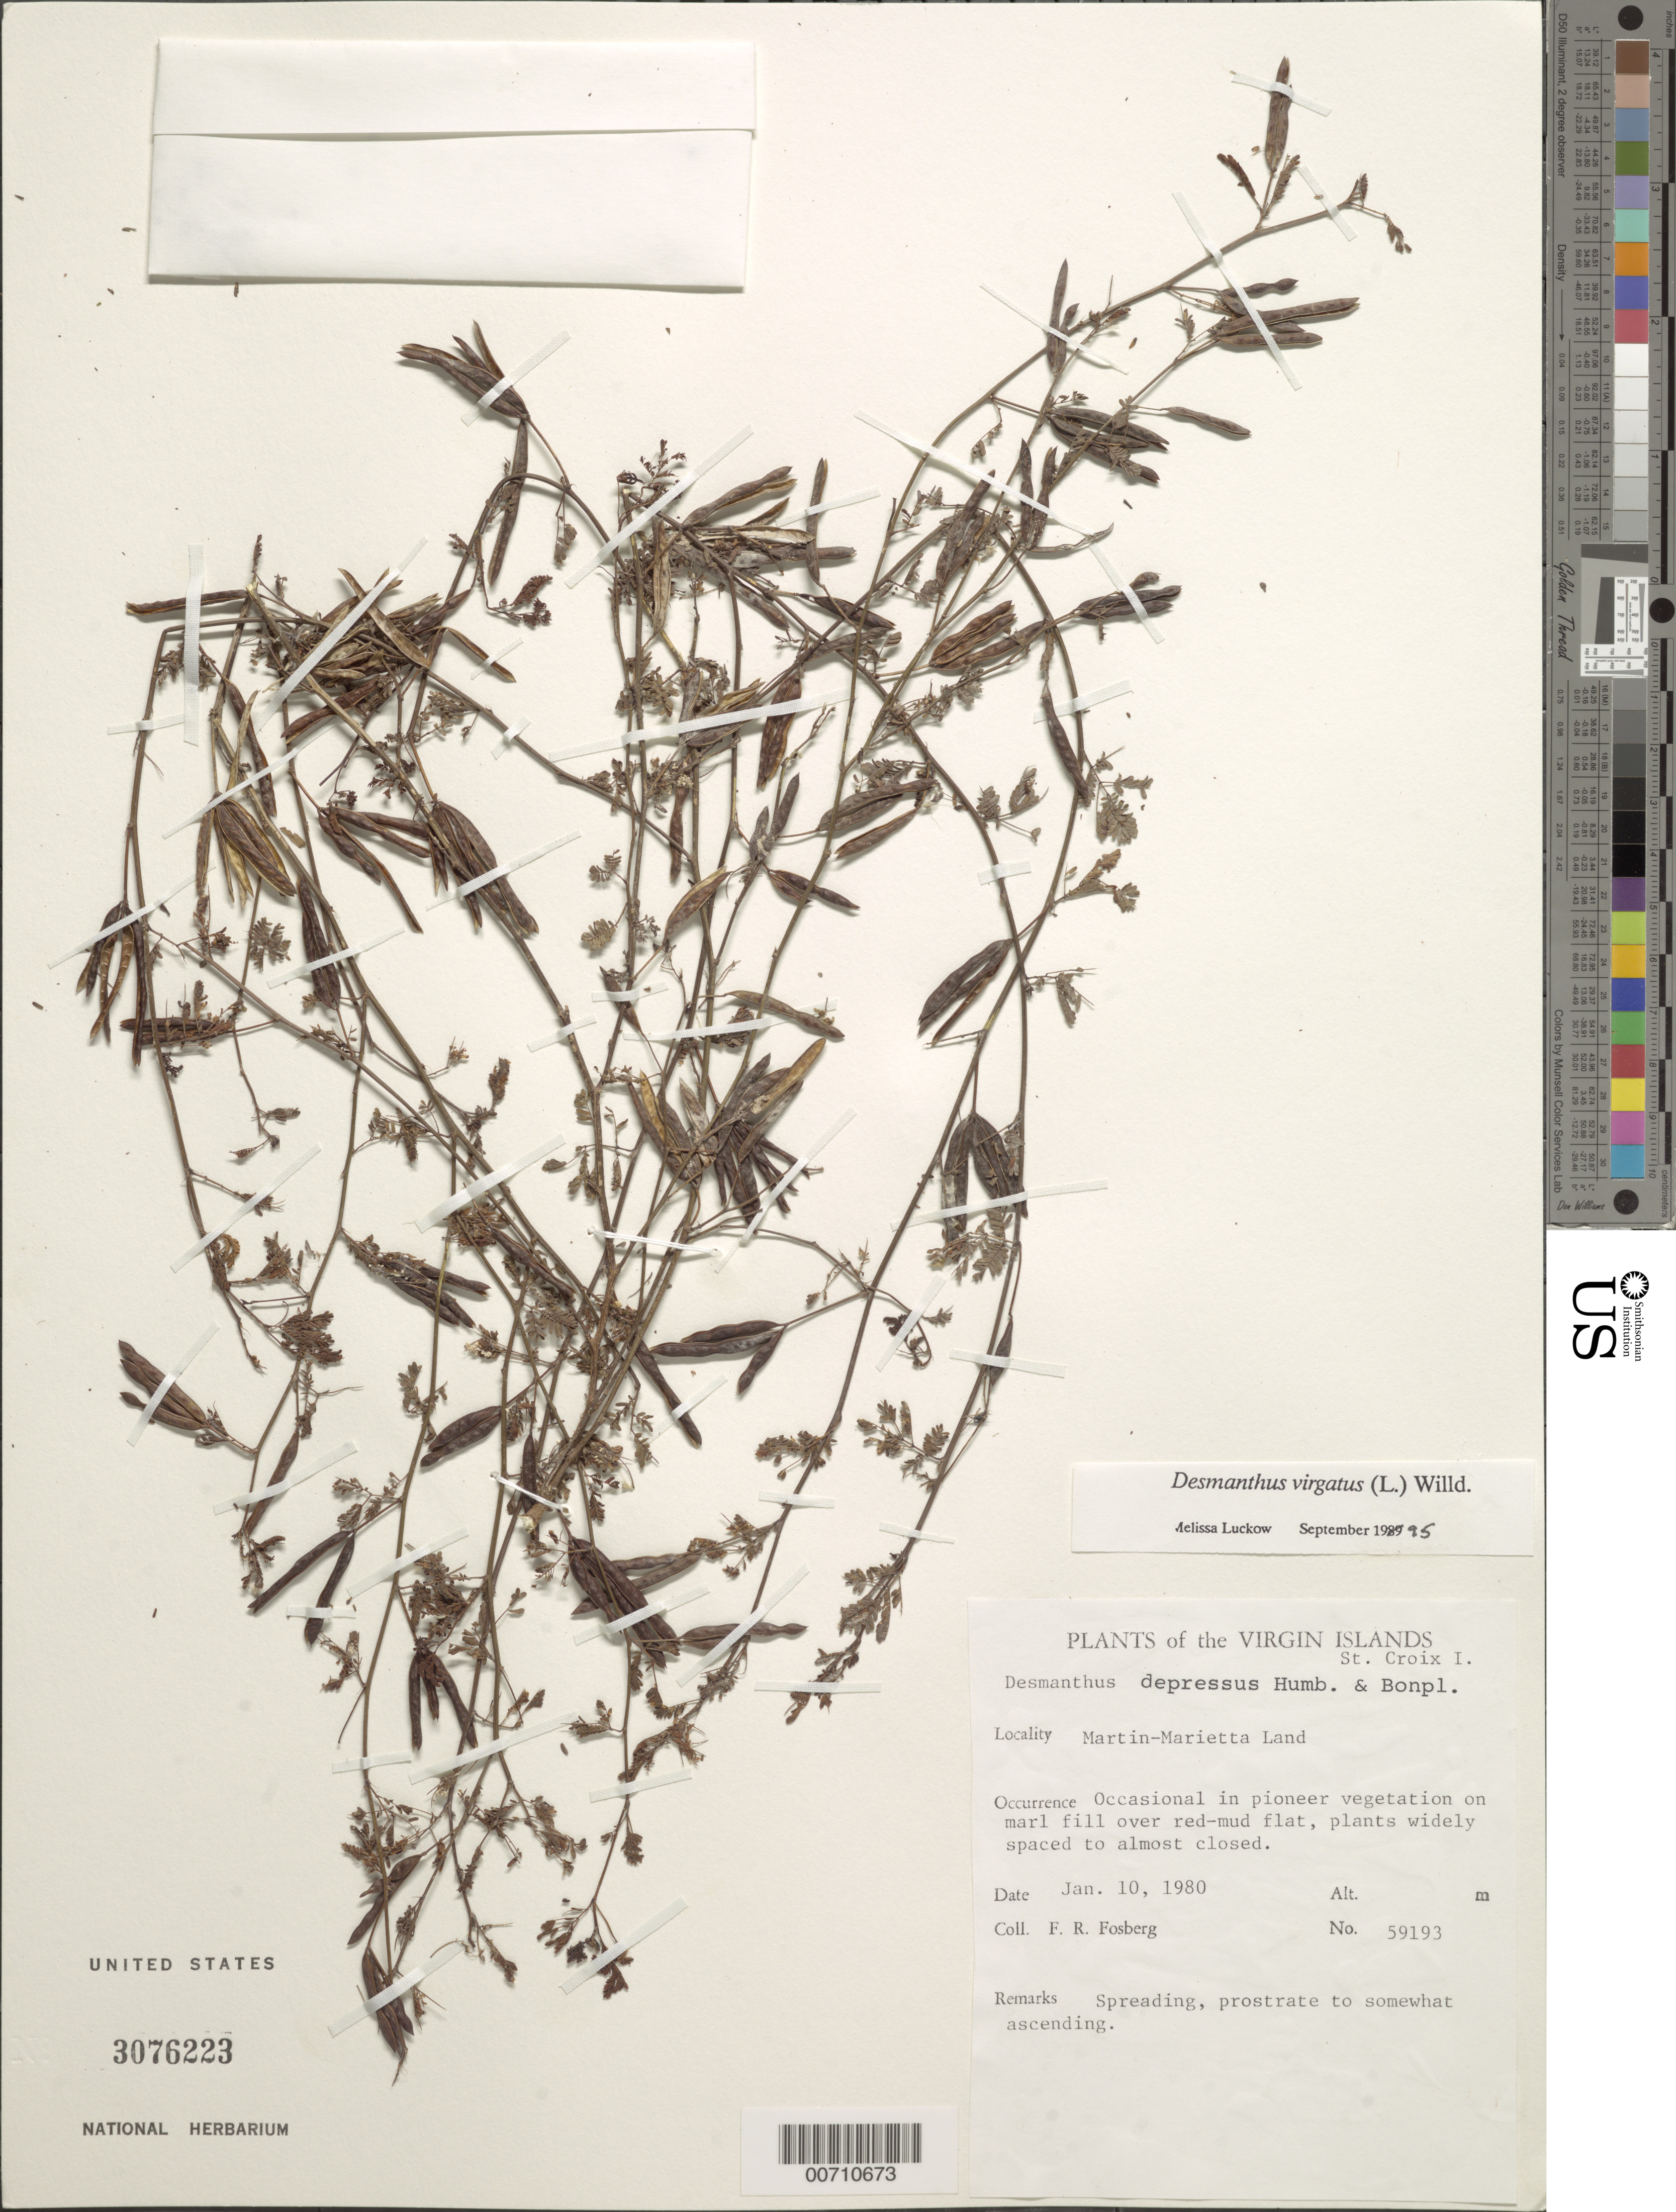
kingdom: Plantae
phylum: Tracheophyta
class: Magnoliopsida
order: Fabales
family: Fabaceae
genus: Desmanthus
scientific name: Desmanthus virgatus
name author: (L.) Willd.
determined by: Luckow, M. A.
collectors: F. R. Fosberg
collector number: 59193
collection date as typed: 10 Jan 1980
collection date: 1980-01-10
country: U.S. Virgin Islands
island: St. Croix Island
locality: Martin-Marietta Land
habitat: In pioneer vegetation on marl fill over red-mud flat, plants widely spaced to almost closed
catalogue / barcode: US 3076223